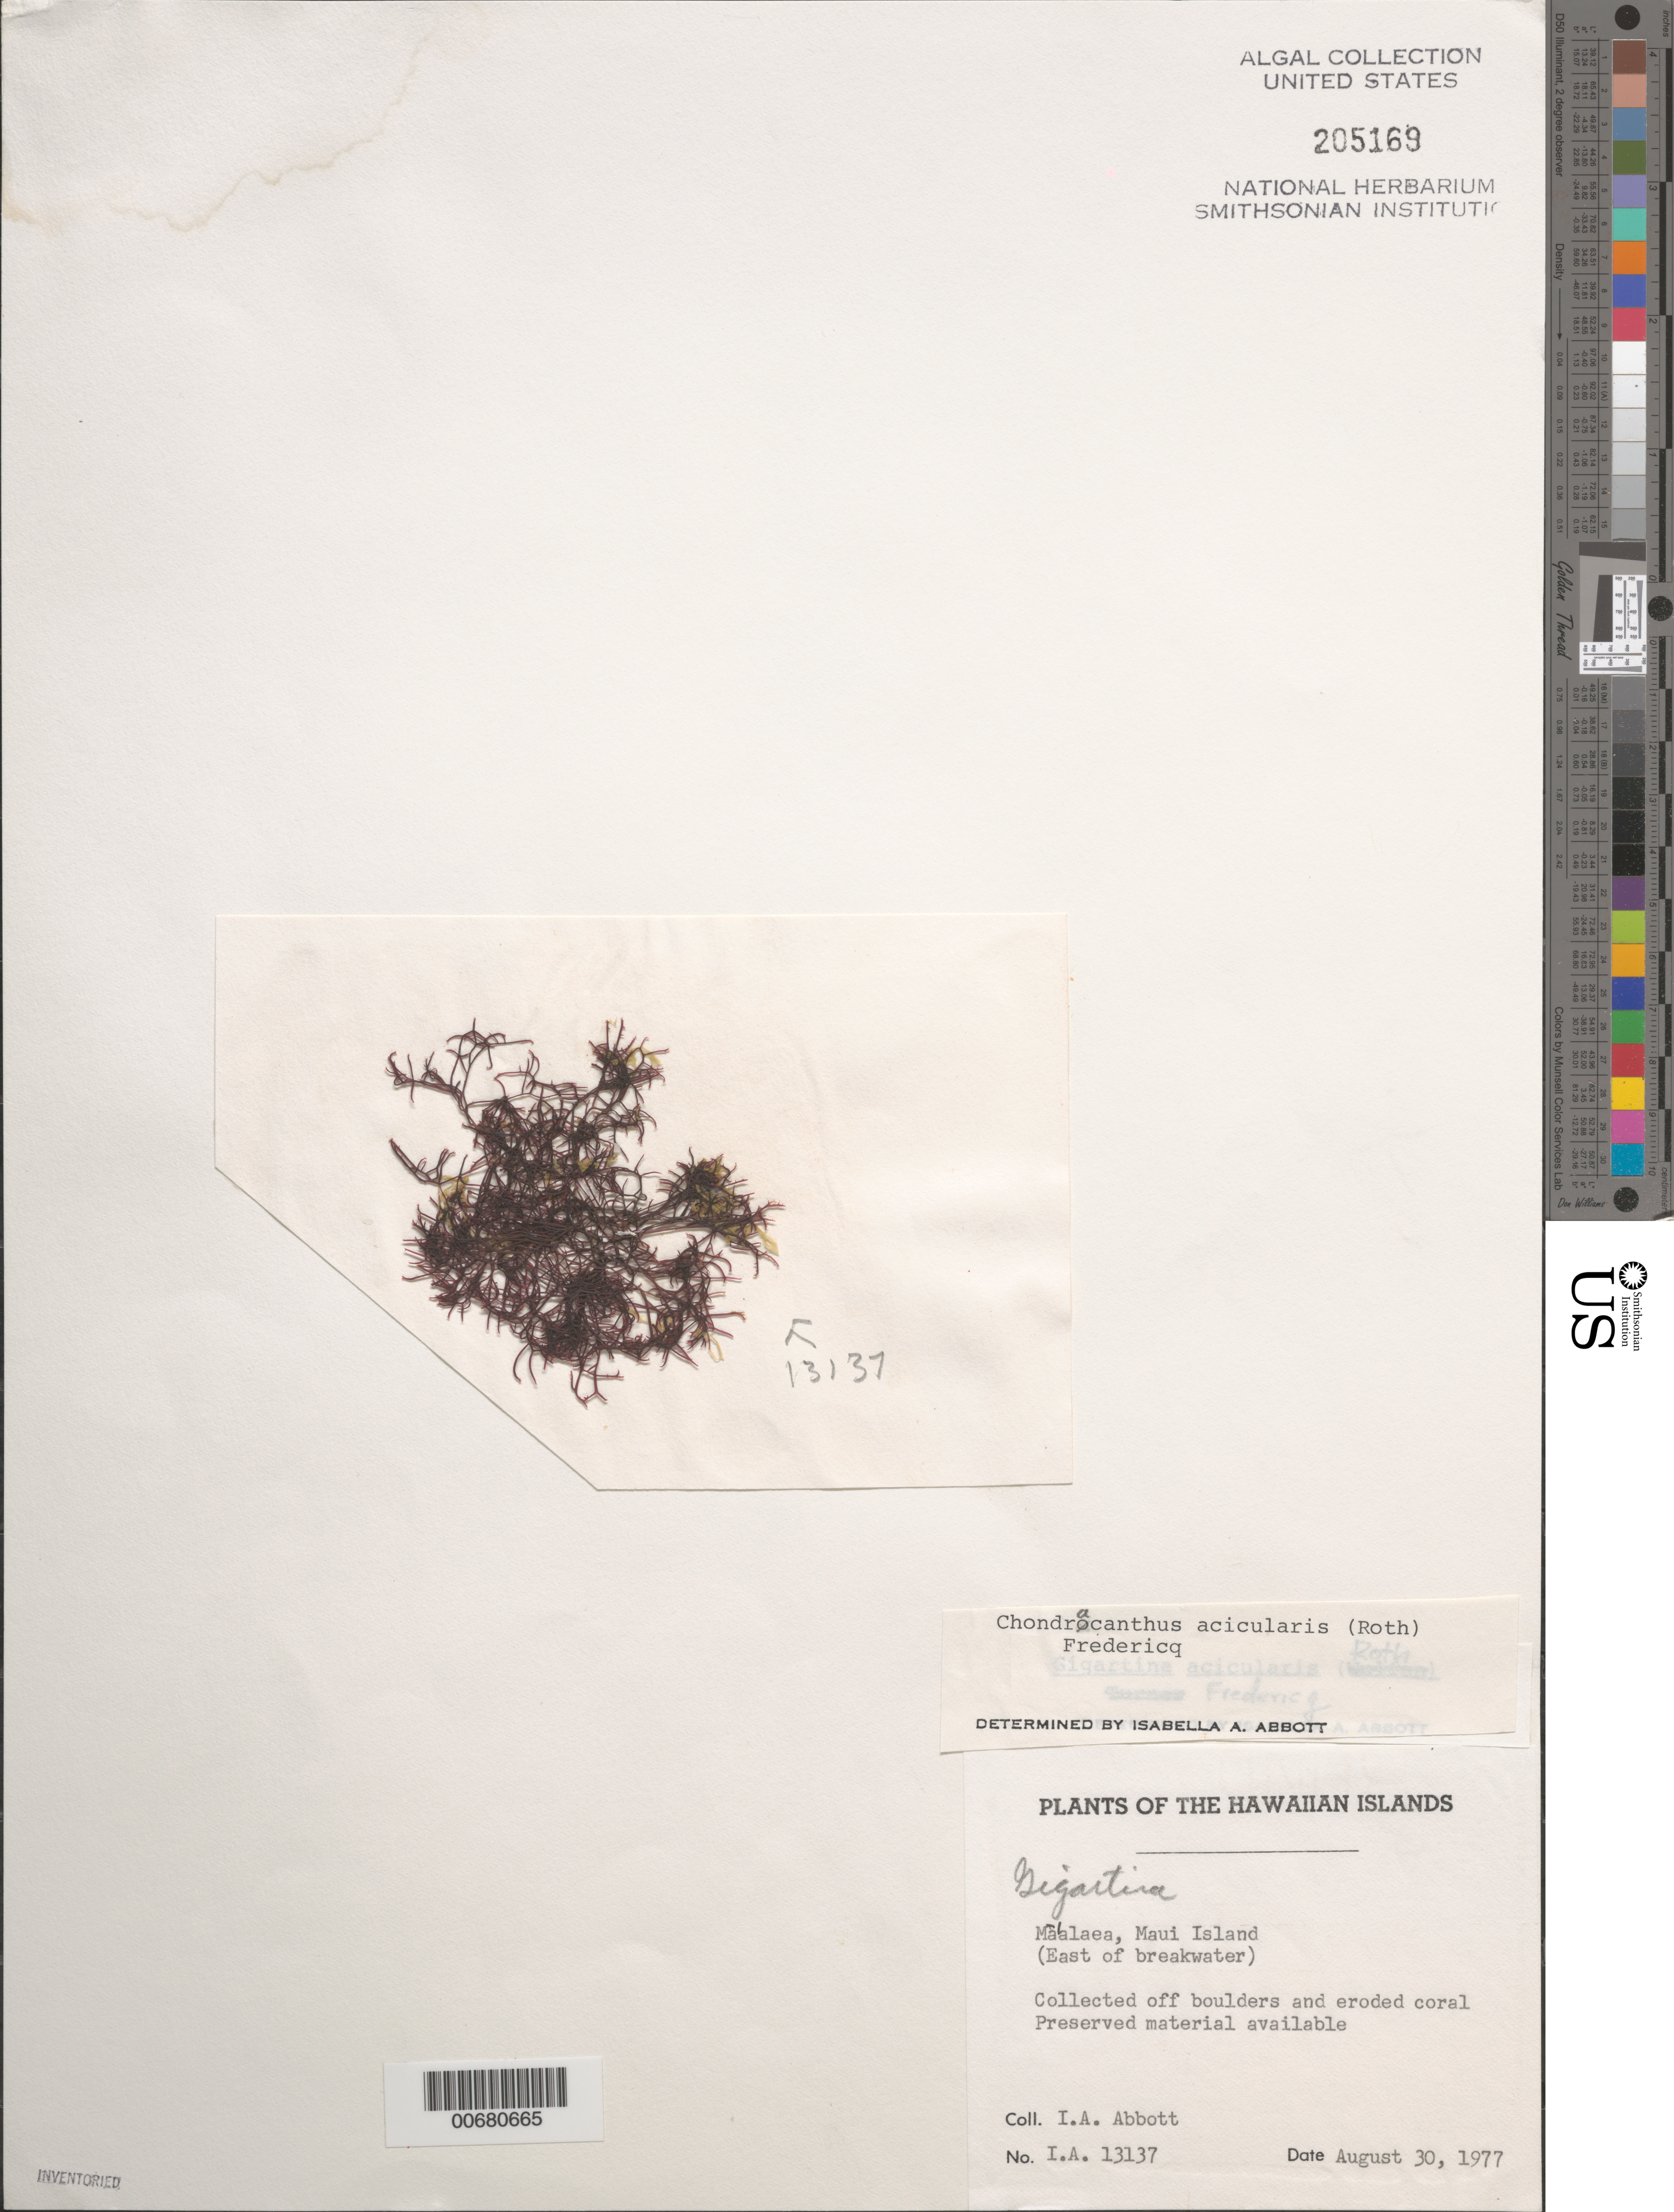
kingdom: Plantae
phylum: Rhodophyta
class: Florideophyceae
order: Gigartinales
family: Gigartinaceae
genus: Chondracanthus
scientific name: Chondracanthus acicularis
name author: (Roth) Fredericq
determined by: Abbott, Isabella A.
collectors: I. A. Abbott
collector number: IAA 13137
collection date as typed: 30 Aug 1977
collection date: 1977-08-30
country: United States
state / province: Hawaii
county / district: Maui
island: Maui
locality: Ma'alaea, east of breakwater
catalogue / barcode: US 205169